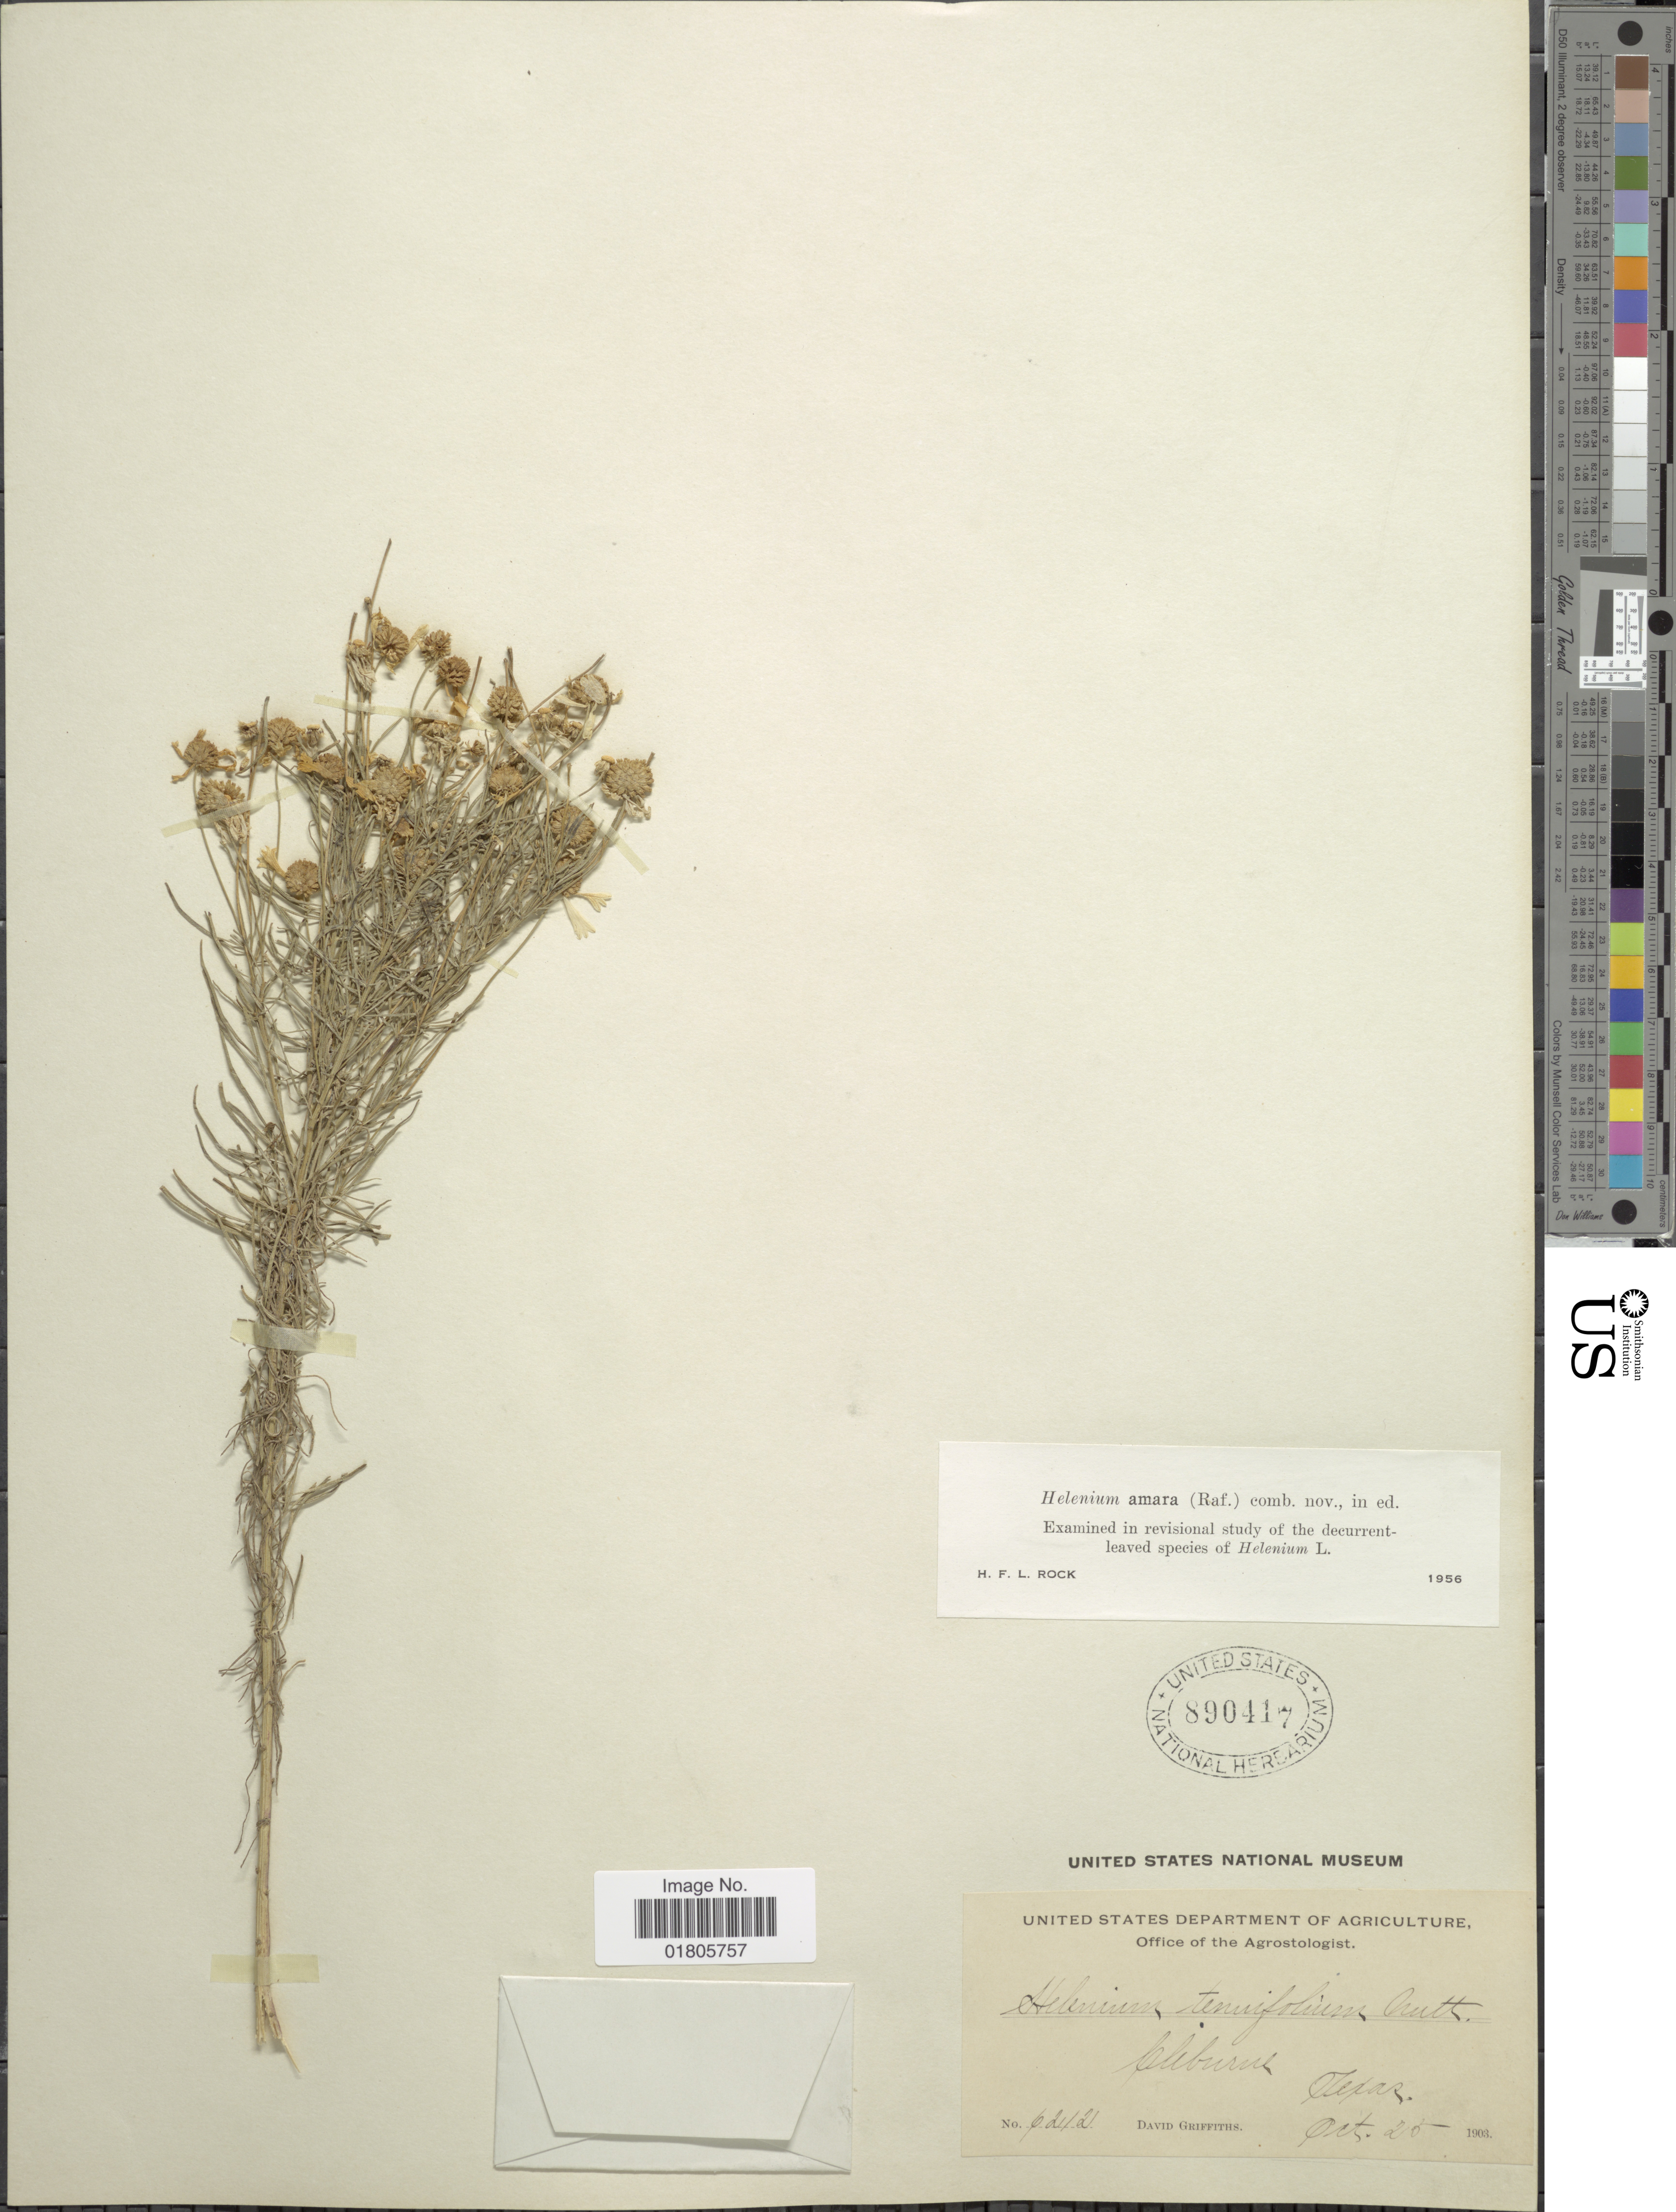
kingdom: Plantae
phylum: Tracheophyta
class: Magnoliopsida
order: Asterales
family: Asteraceae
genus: Helenium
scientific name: Helenium amarum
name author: (Raf.) H. Rock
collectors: D. Griffiths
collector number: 6212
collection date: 1903-10-25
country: United States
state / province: Texas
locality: Cleburne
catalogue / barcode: US 890417